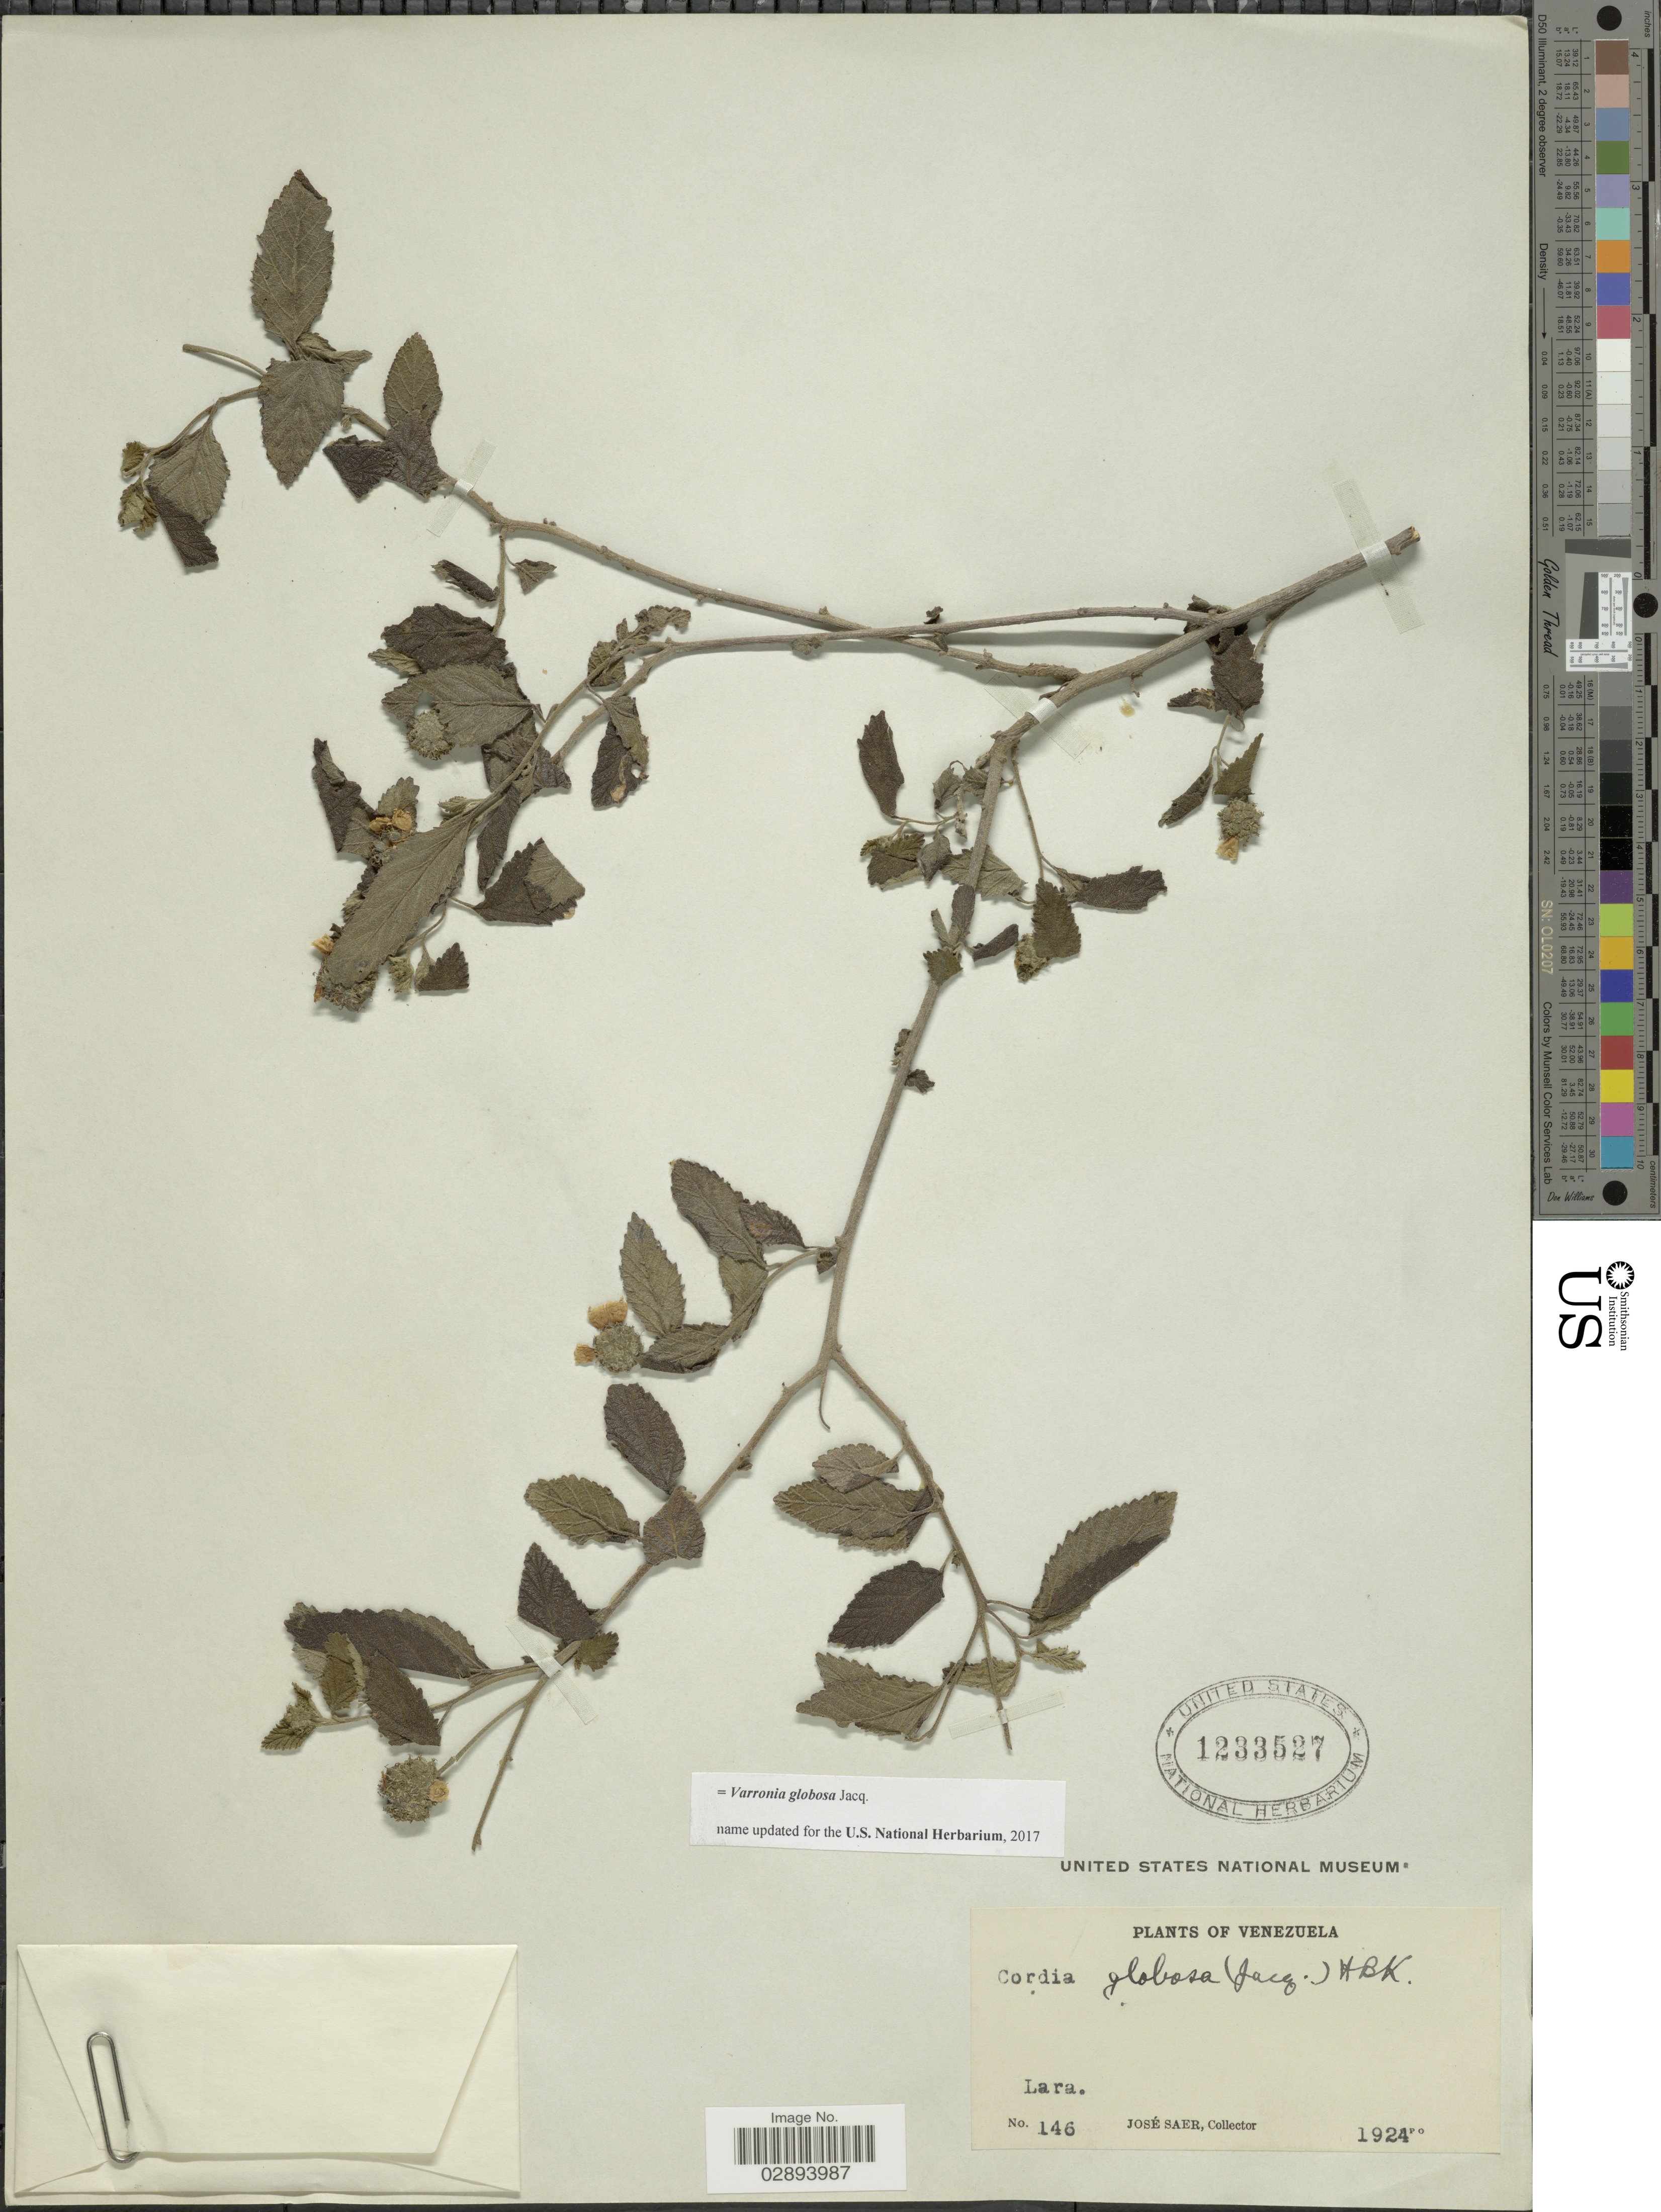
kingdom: Plantae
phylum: Tracheophyta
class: Magnoliopsida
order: Boraginales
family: Cordiaceae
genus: Varronia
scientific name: Varronia globosa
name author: Jacq.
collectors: J. Saer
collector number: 146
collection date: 1924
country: Venezuela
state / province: Lara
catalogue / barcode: US 1233527